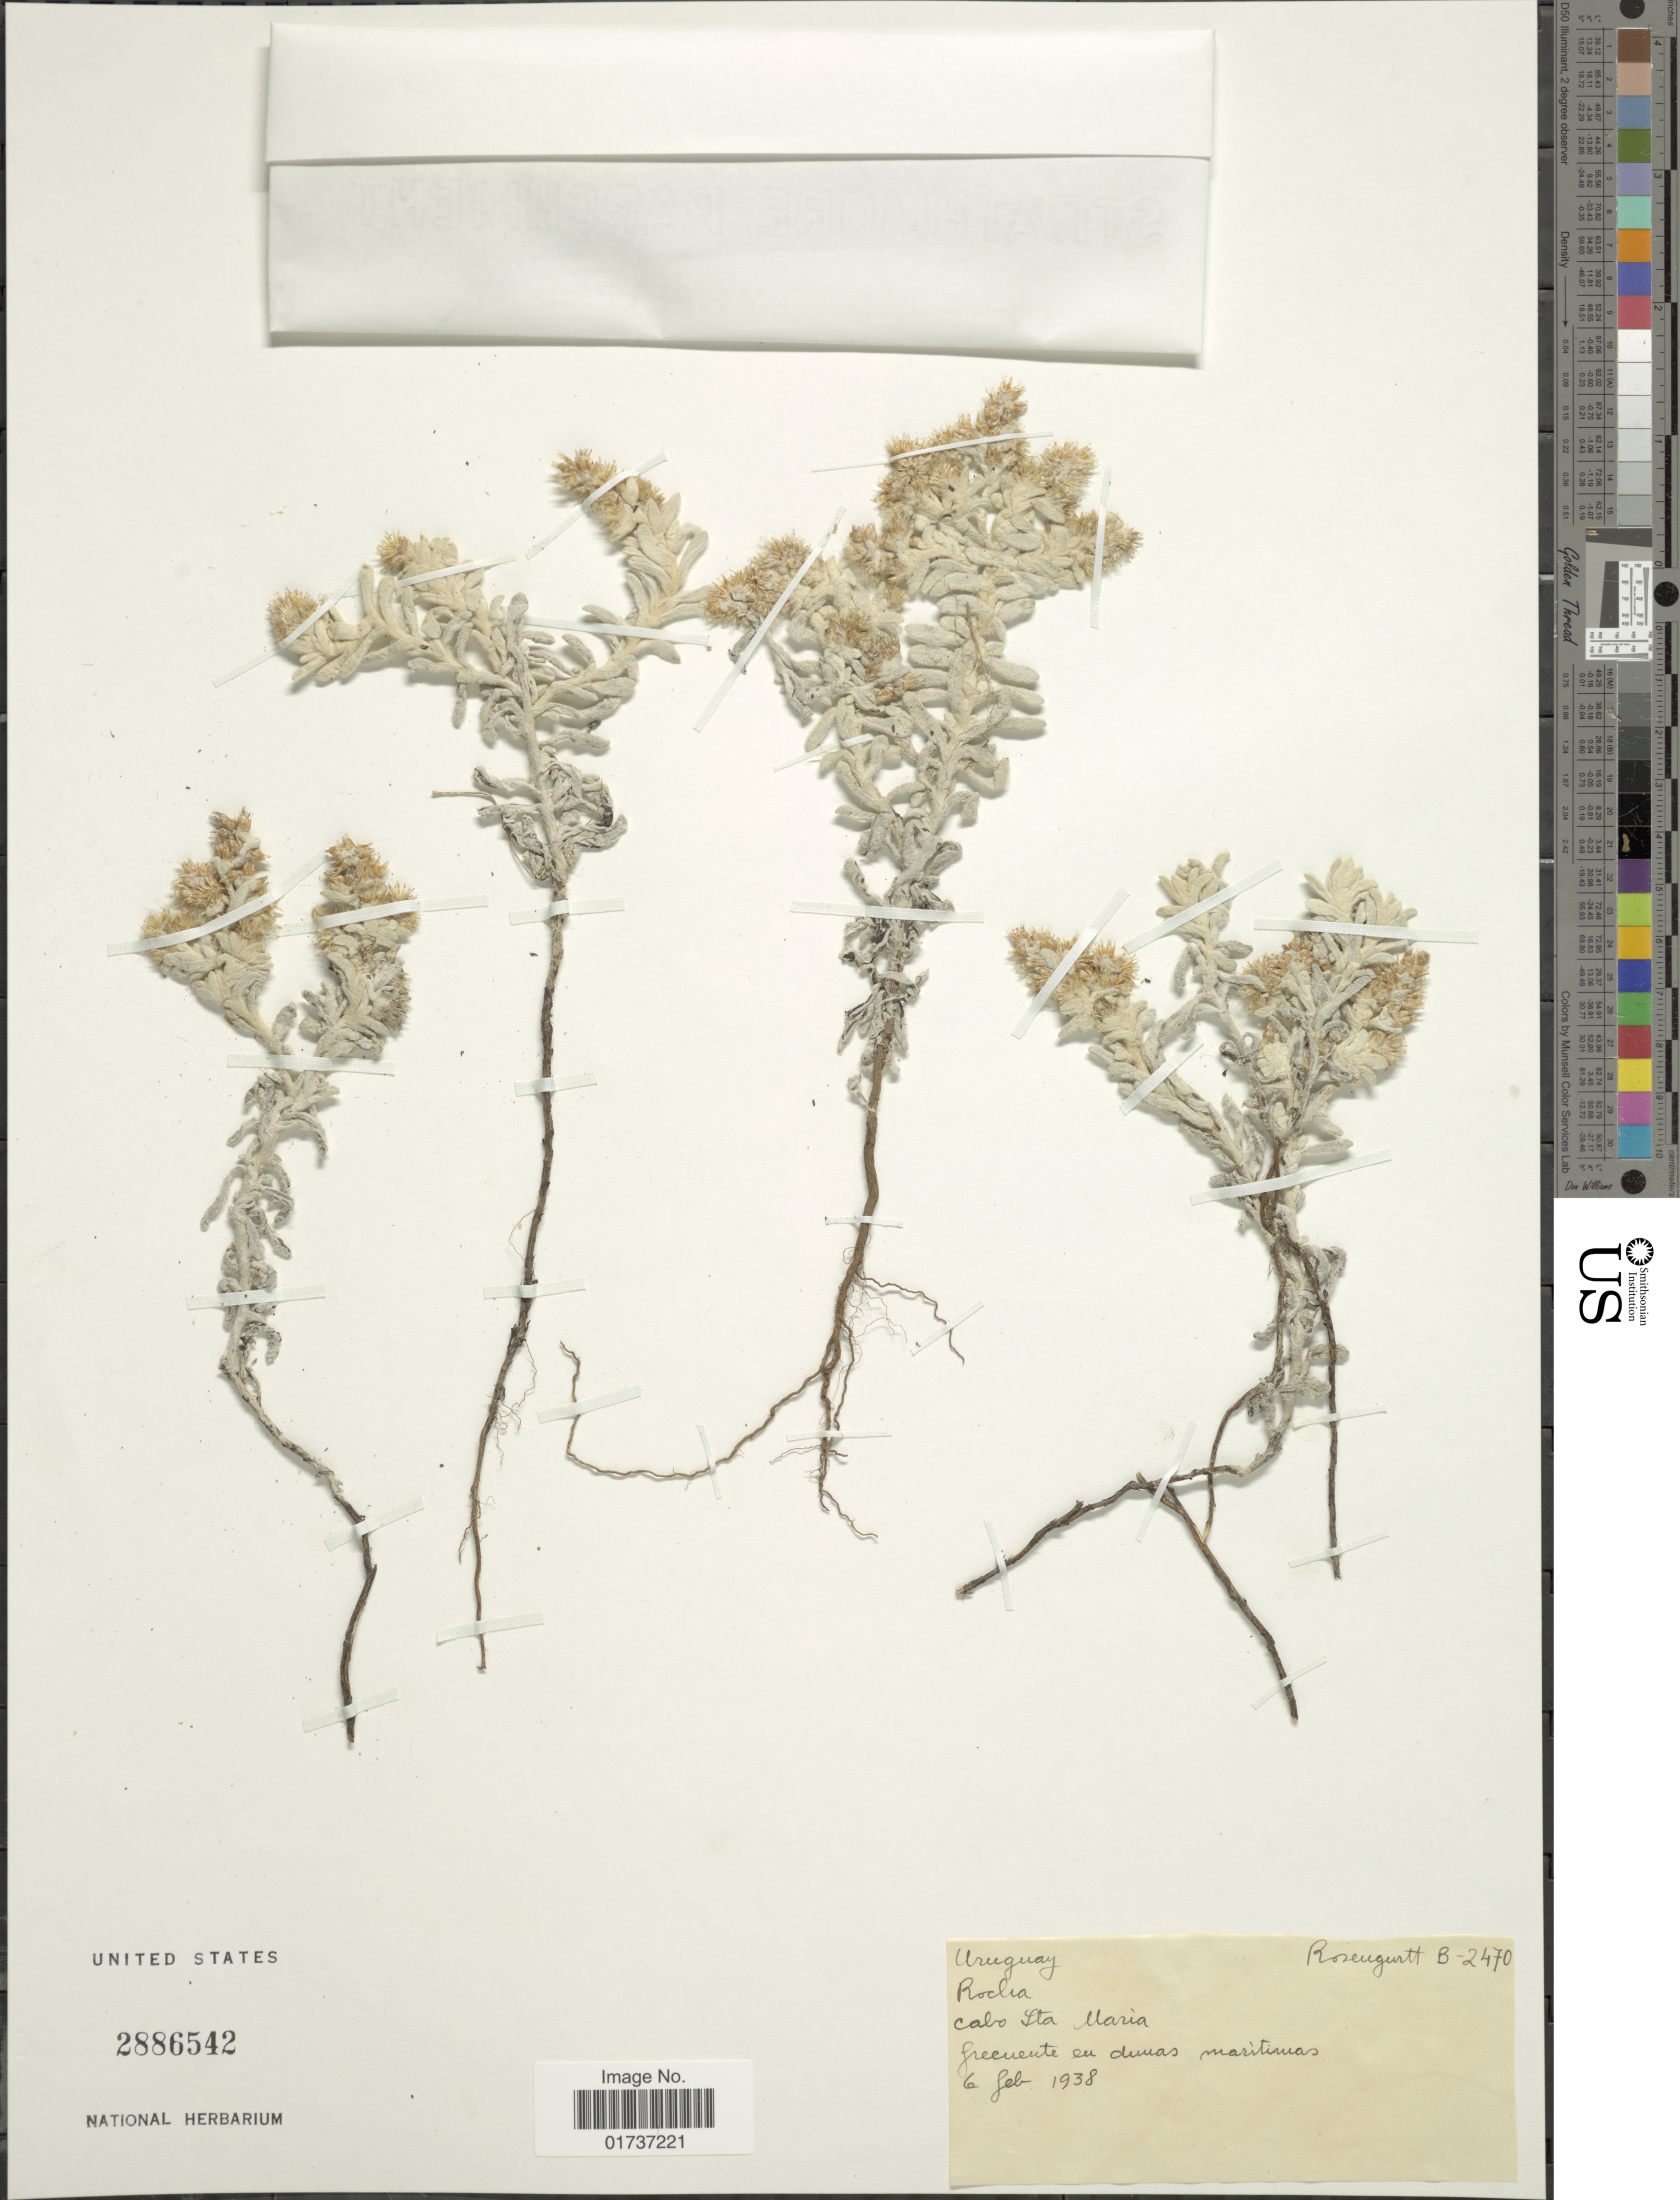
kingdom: Plantae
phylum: Tracheophyta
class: Magnoliopsida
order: Asterales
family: Asteraceae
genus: Gnaphalium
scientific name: Gnaphalium sp.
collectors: Rosengurtt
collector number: B-2470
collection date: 1938-02-06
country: Uruguay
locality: Roclia, cabo Sta Maria, frequente en dumas maritimis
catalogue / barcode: US 2886542